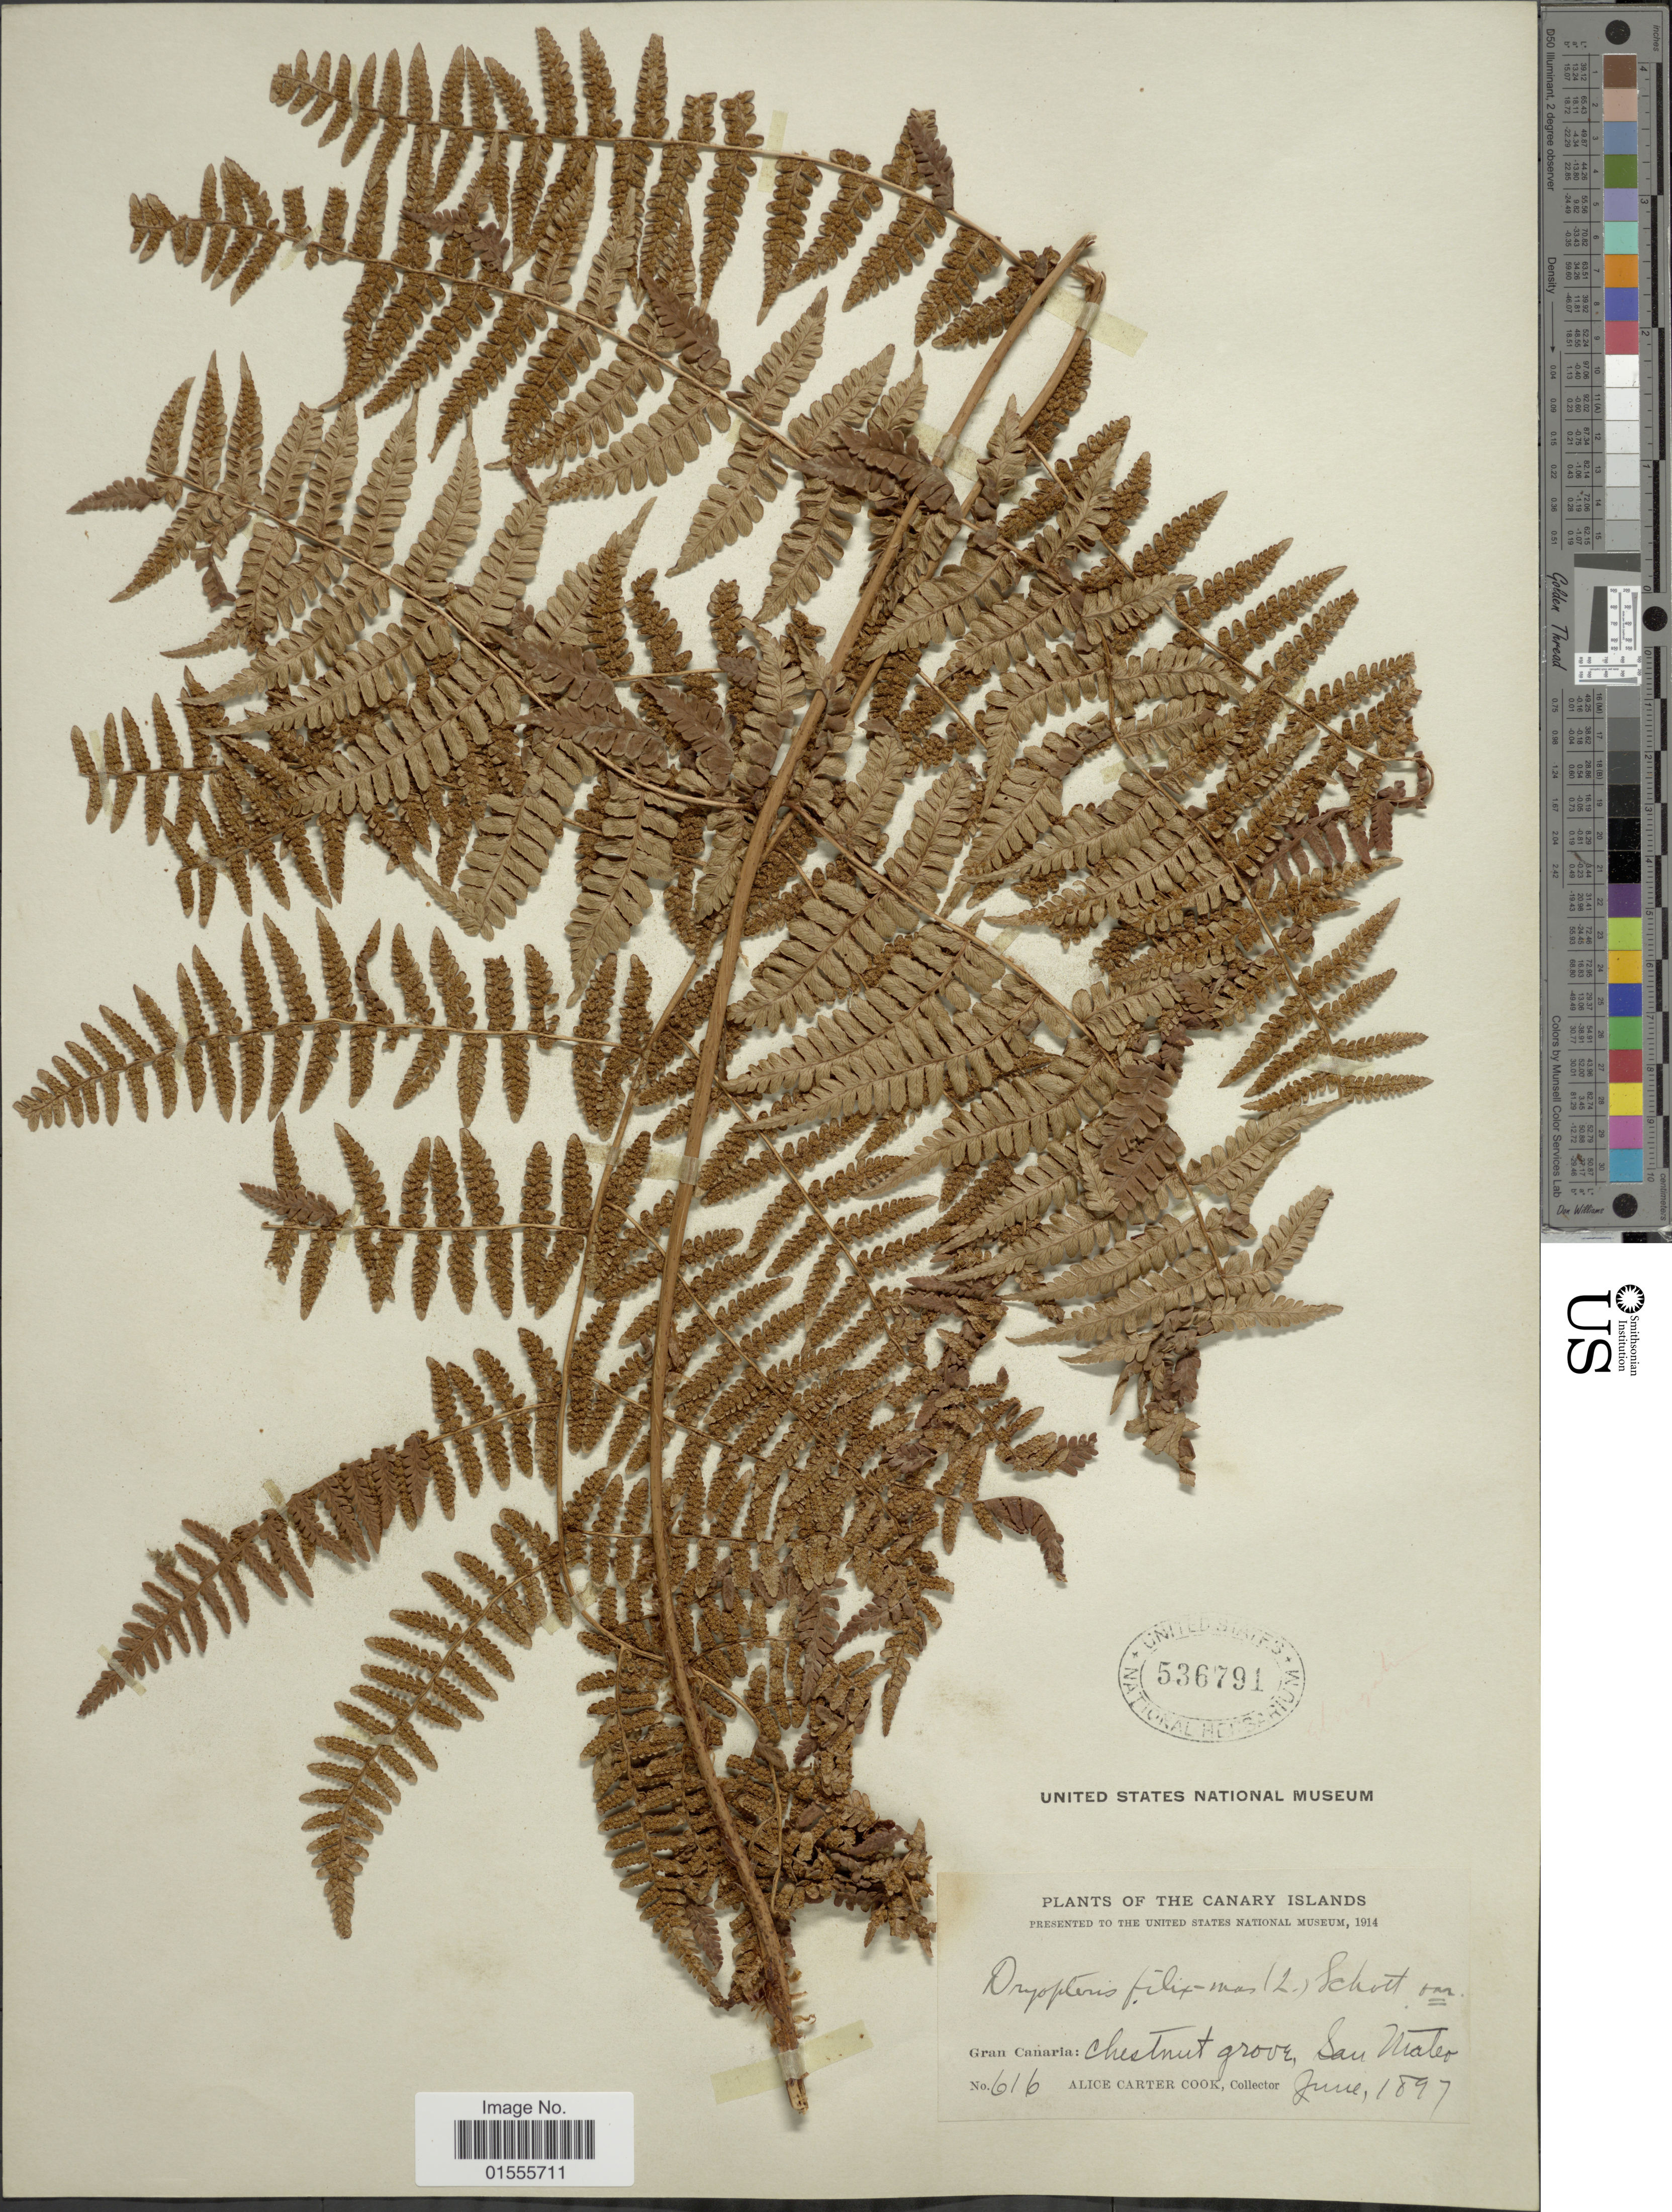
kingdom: Plantae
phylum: Tracheophyta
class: Polypodiopsida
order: Polypodiales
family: Dryopteridaceae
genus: Dryopteris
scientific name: Dryopteris oligodonta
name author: (Desv.) Pic. Serm.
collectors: Alice C. Cook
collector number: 616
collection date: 1897-06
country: Spain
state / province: Canarias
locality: The Canary Islands, Gran Canaria: Chestnut groove, San Water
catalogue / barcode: US 536791